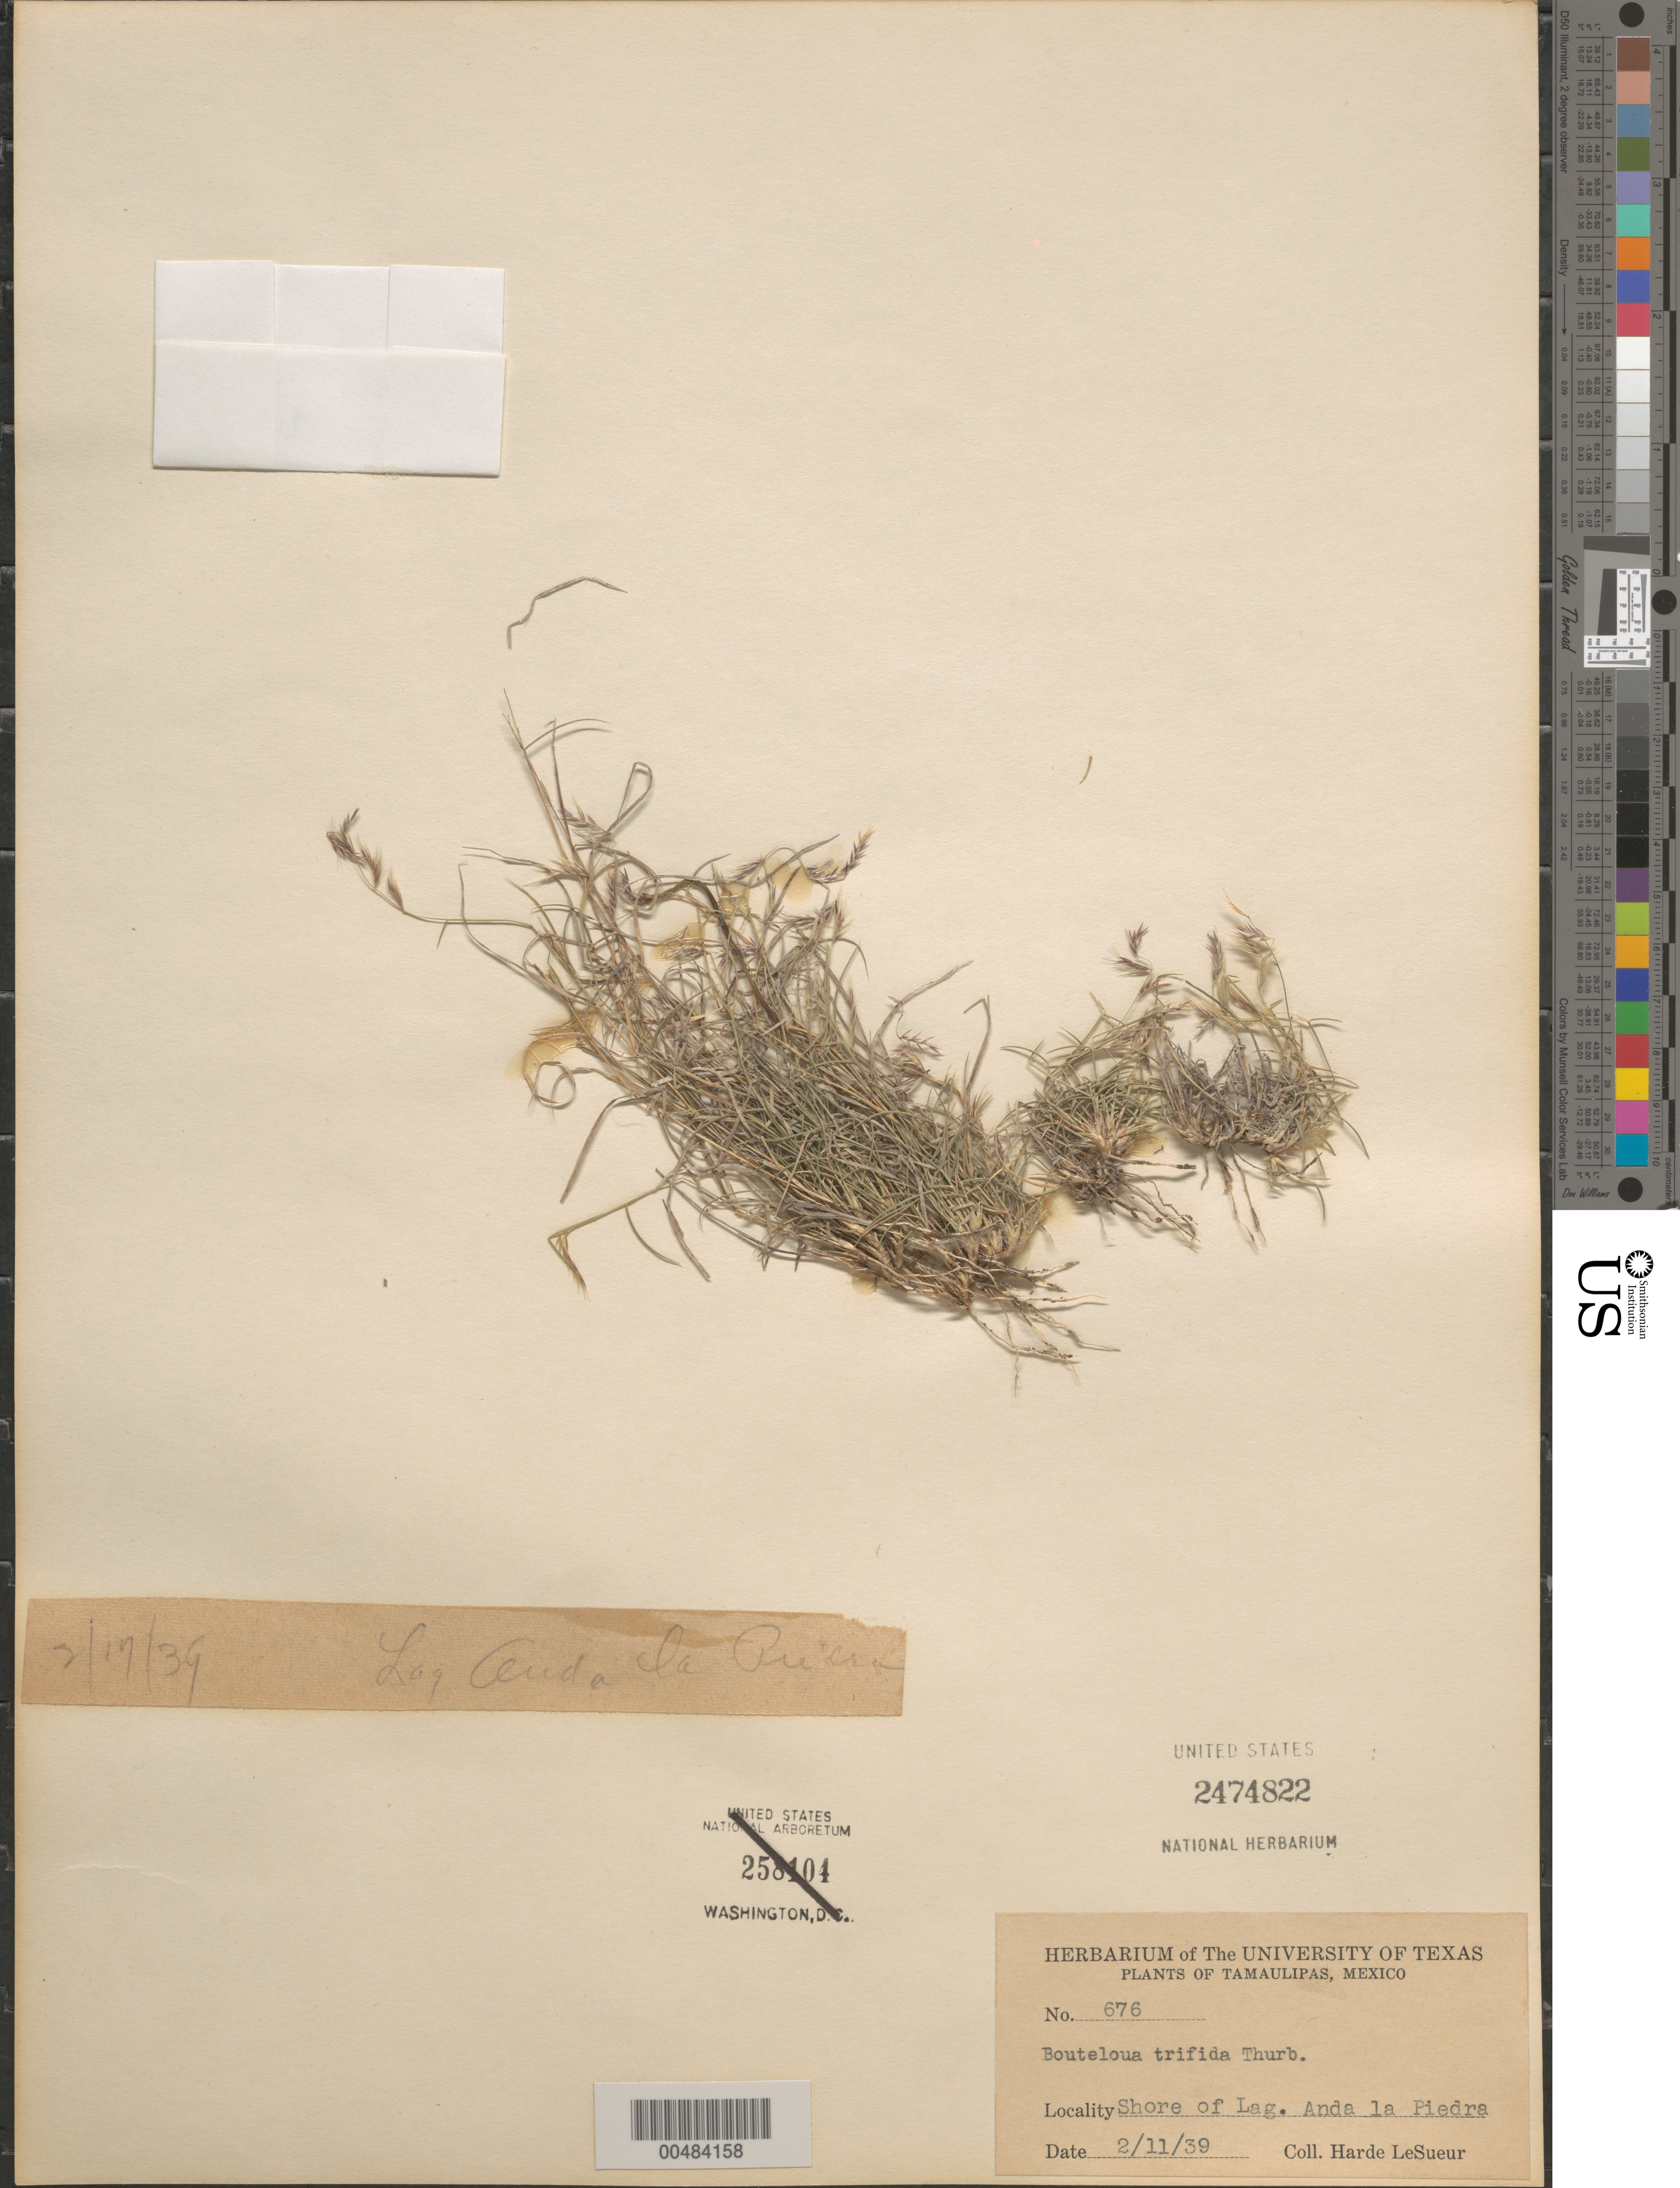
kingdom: Plantae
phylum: Tracheophyta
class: Liliopsida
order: Poales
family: Poaceae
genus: Bouteloua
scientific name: Bouteloua trifida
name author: Thurb.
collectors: D. H. LeSueur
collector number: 676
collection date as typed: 11 Feb 1939 or 2 Nov 1939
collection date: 1939-02-11 or 1939-11-02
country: Mexico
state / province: Tamaulipas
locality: Shore of Lag. Anda la Piedra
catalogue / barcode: US 2474822